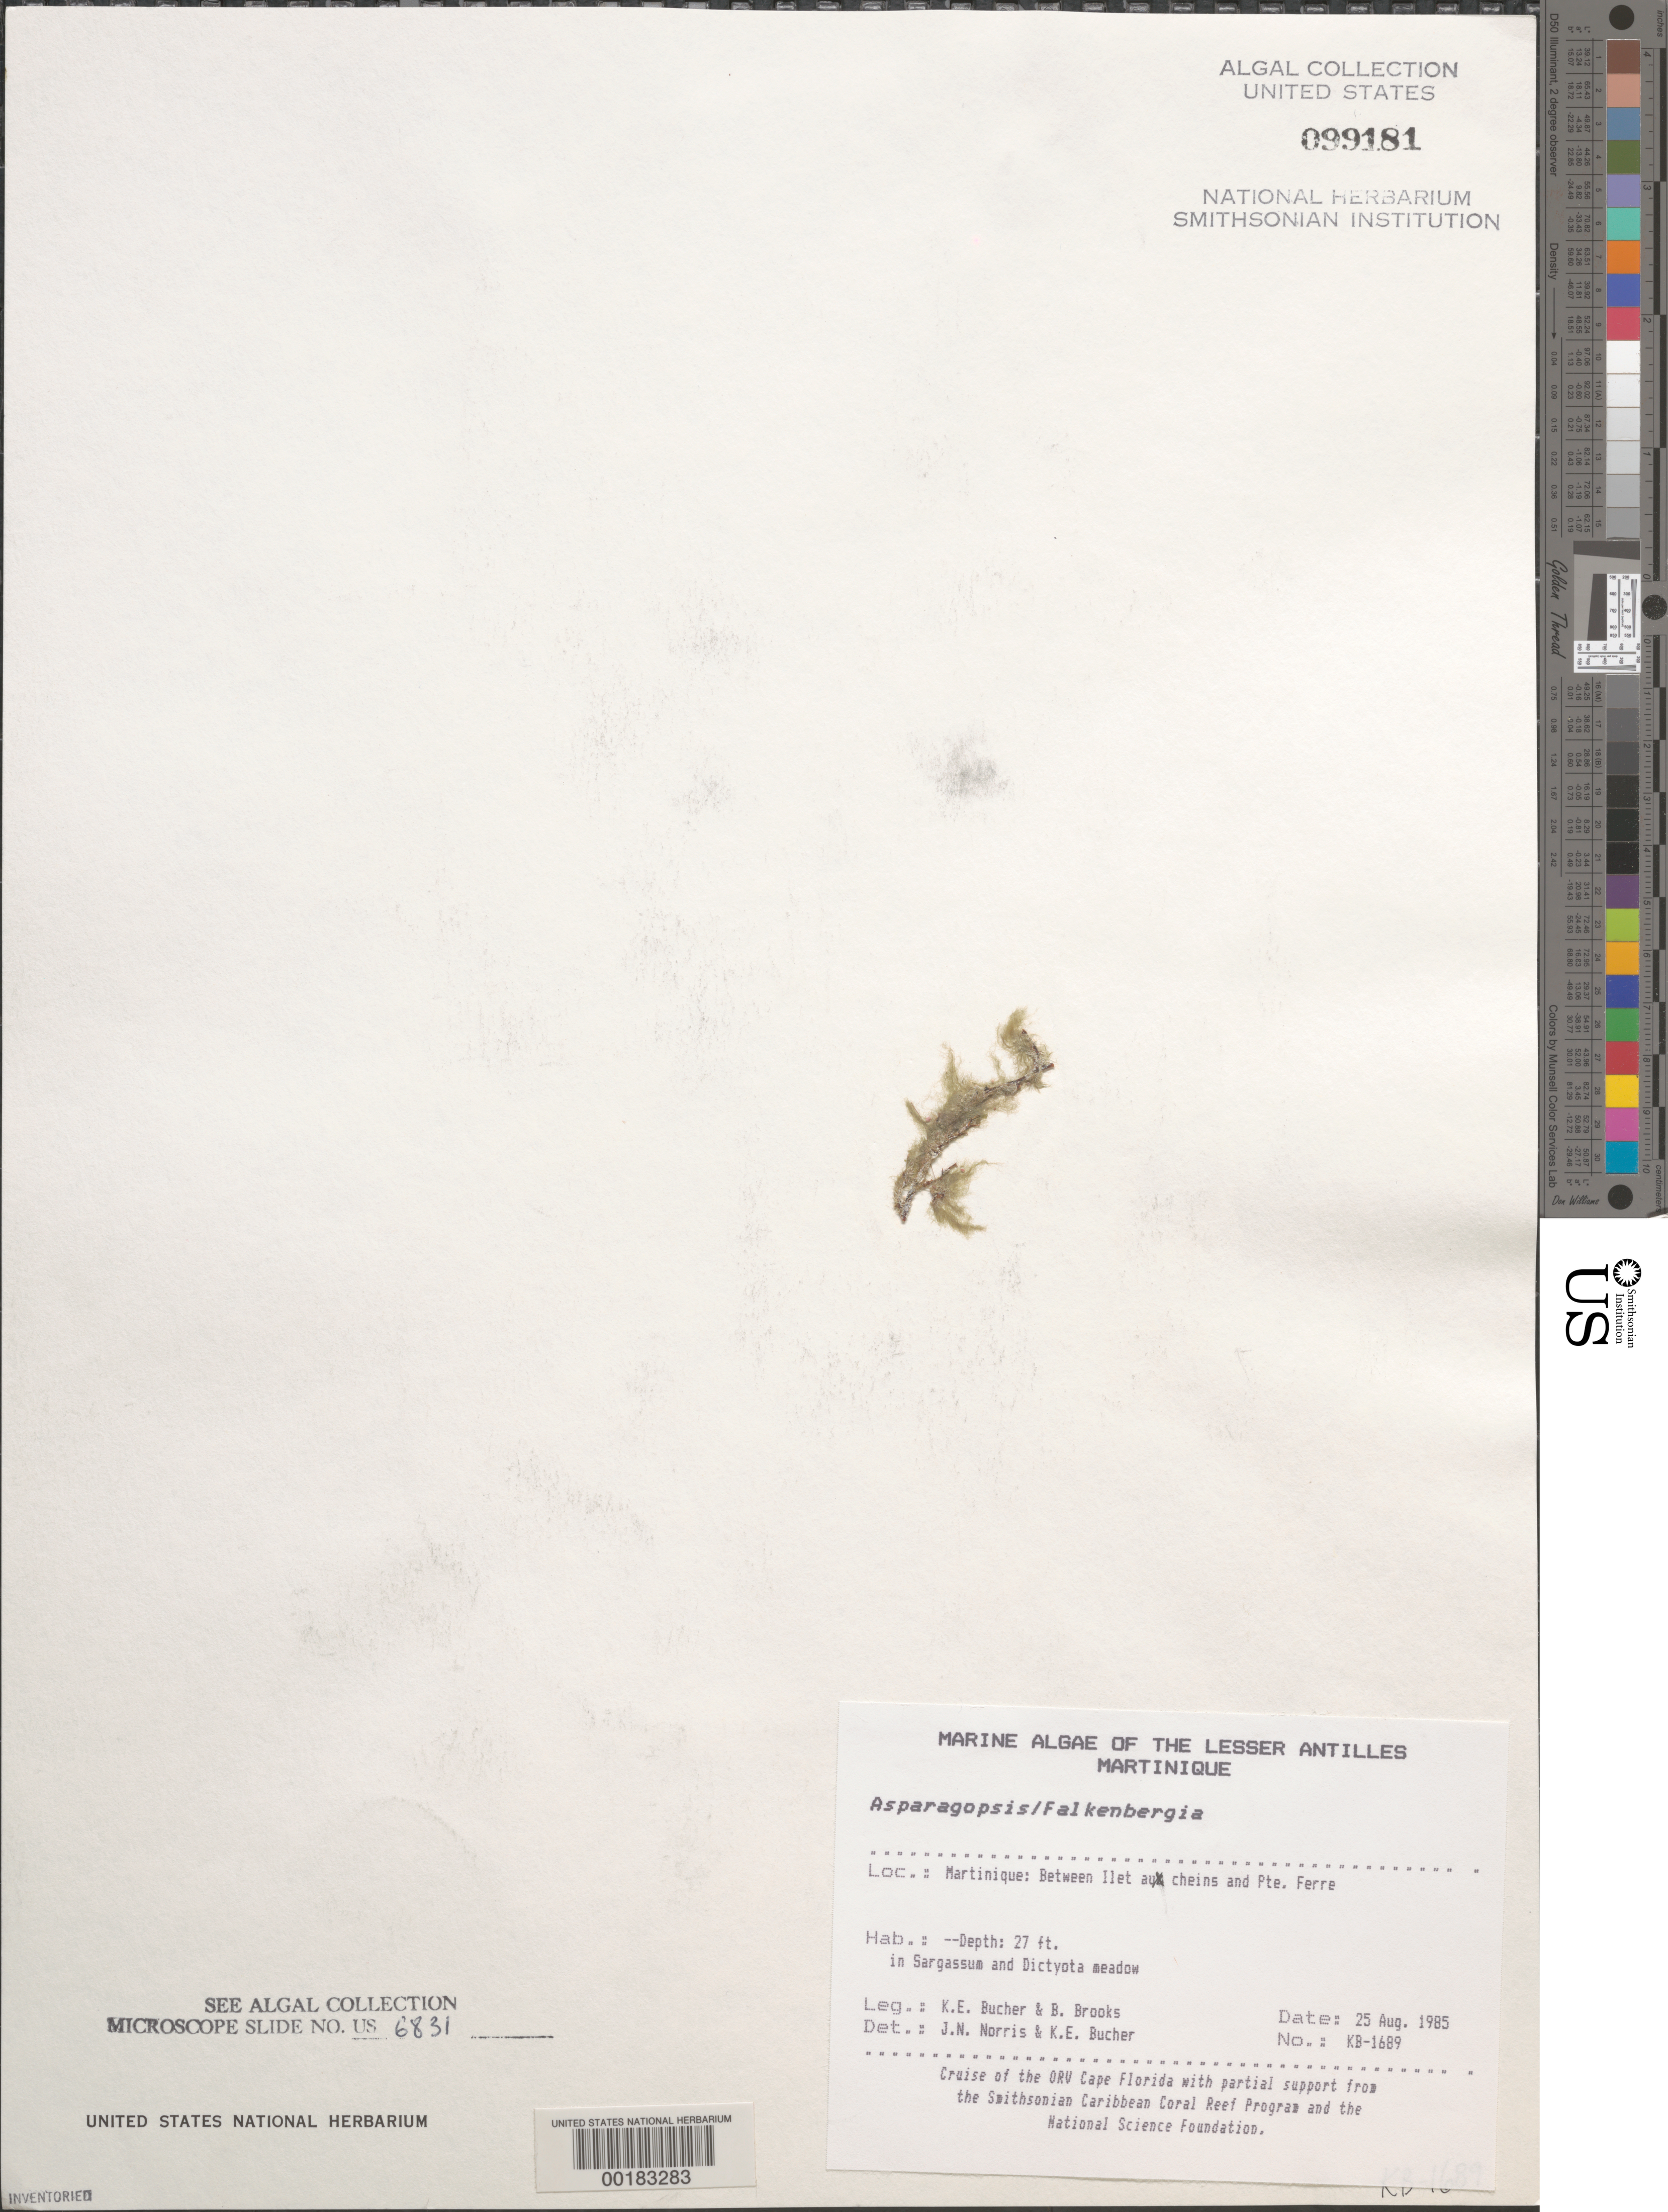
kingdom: Plantae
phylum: Rhodophyta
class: Florideophyceae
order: Bonnemaisoniales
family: Bonnemaisoniaceae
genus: Asparagopsis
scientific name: Asparagopsis sp.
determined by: Norris, J. N.; Bucher, K. E.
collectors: K. E. Bucher & B. Brooks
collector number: Kb-1689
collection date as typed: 25 Aug 1985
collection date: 1985-08-25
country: Martinique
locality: Between Ilet aux Cheins and Pointe Ferre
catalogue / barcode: US 99181